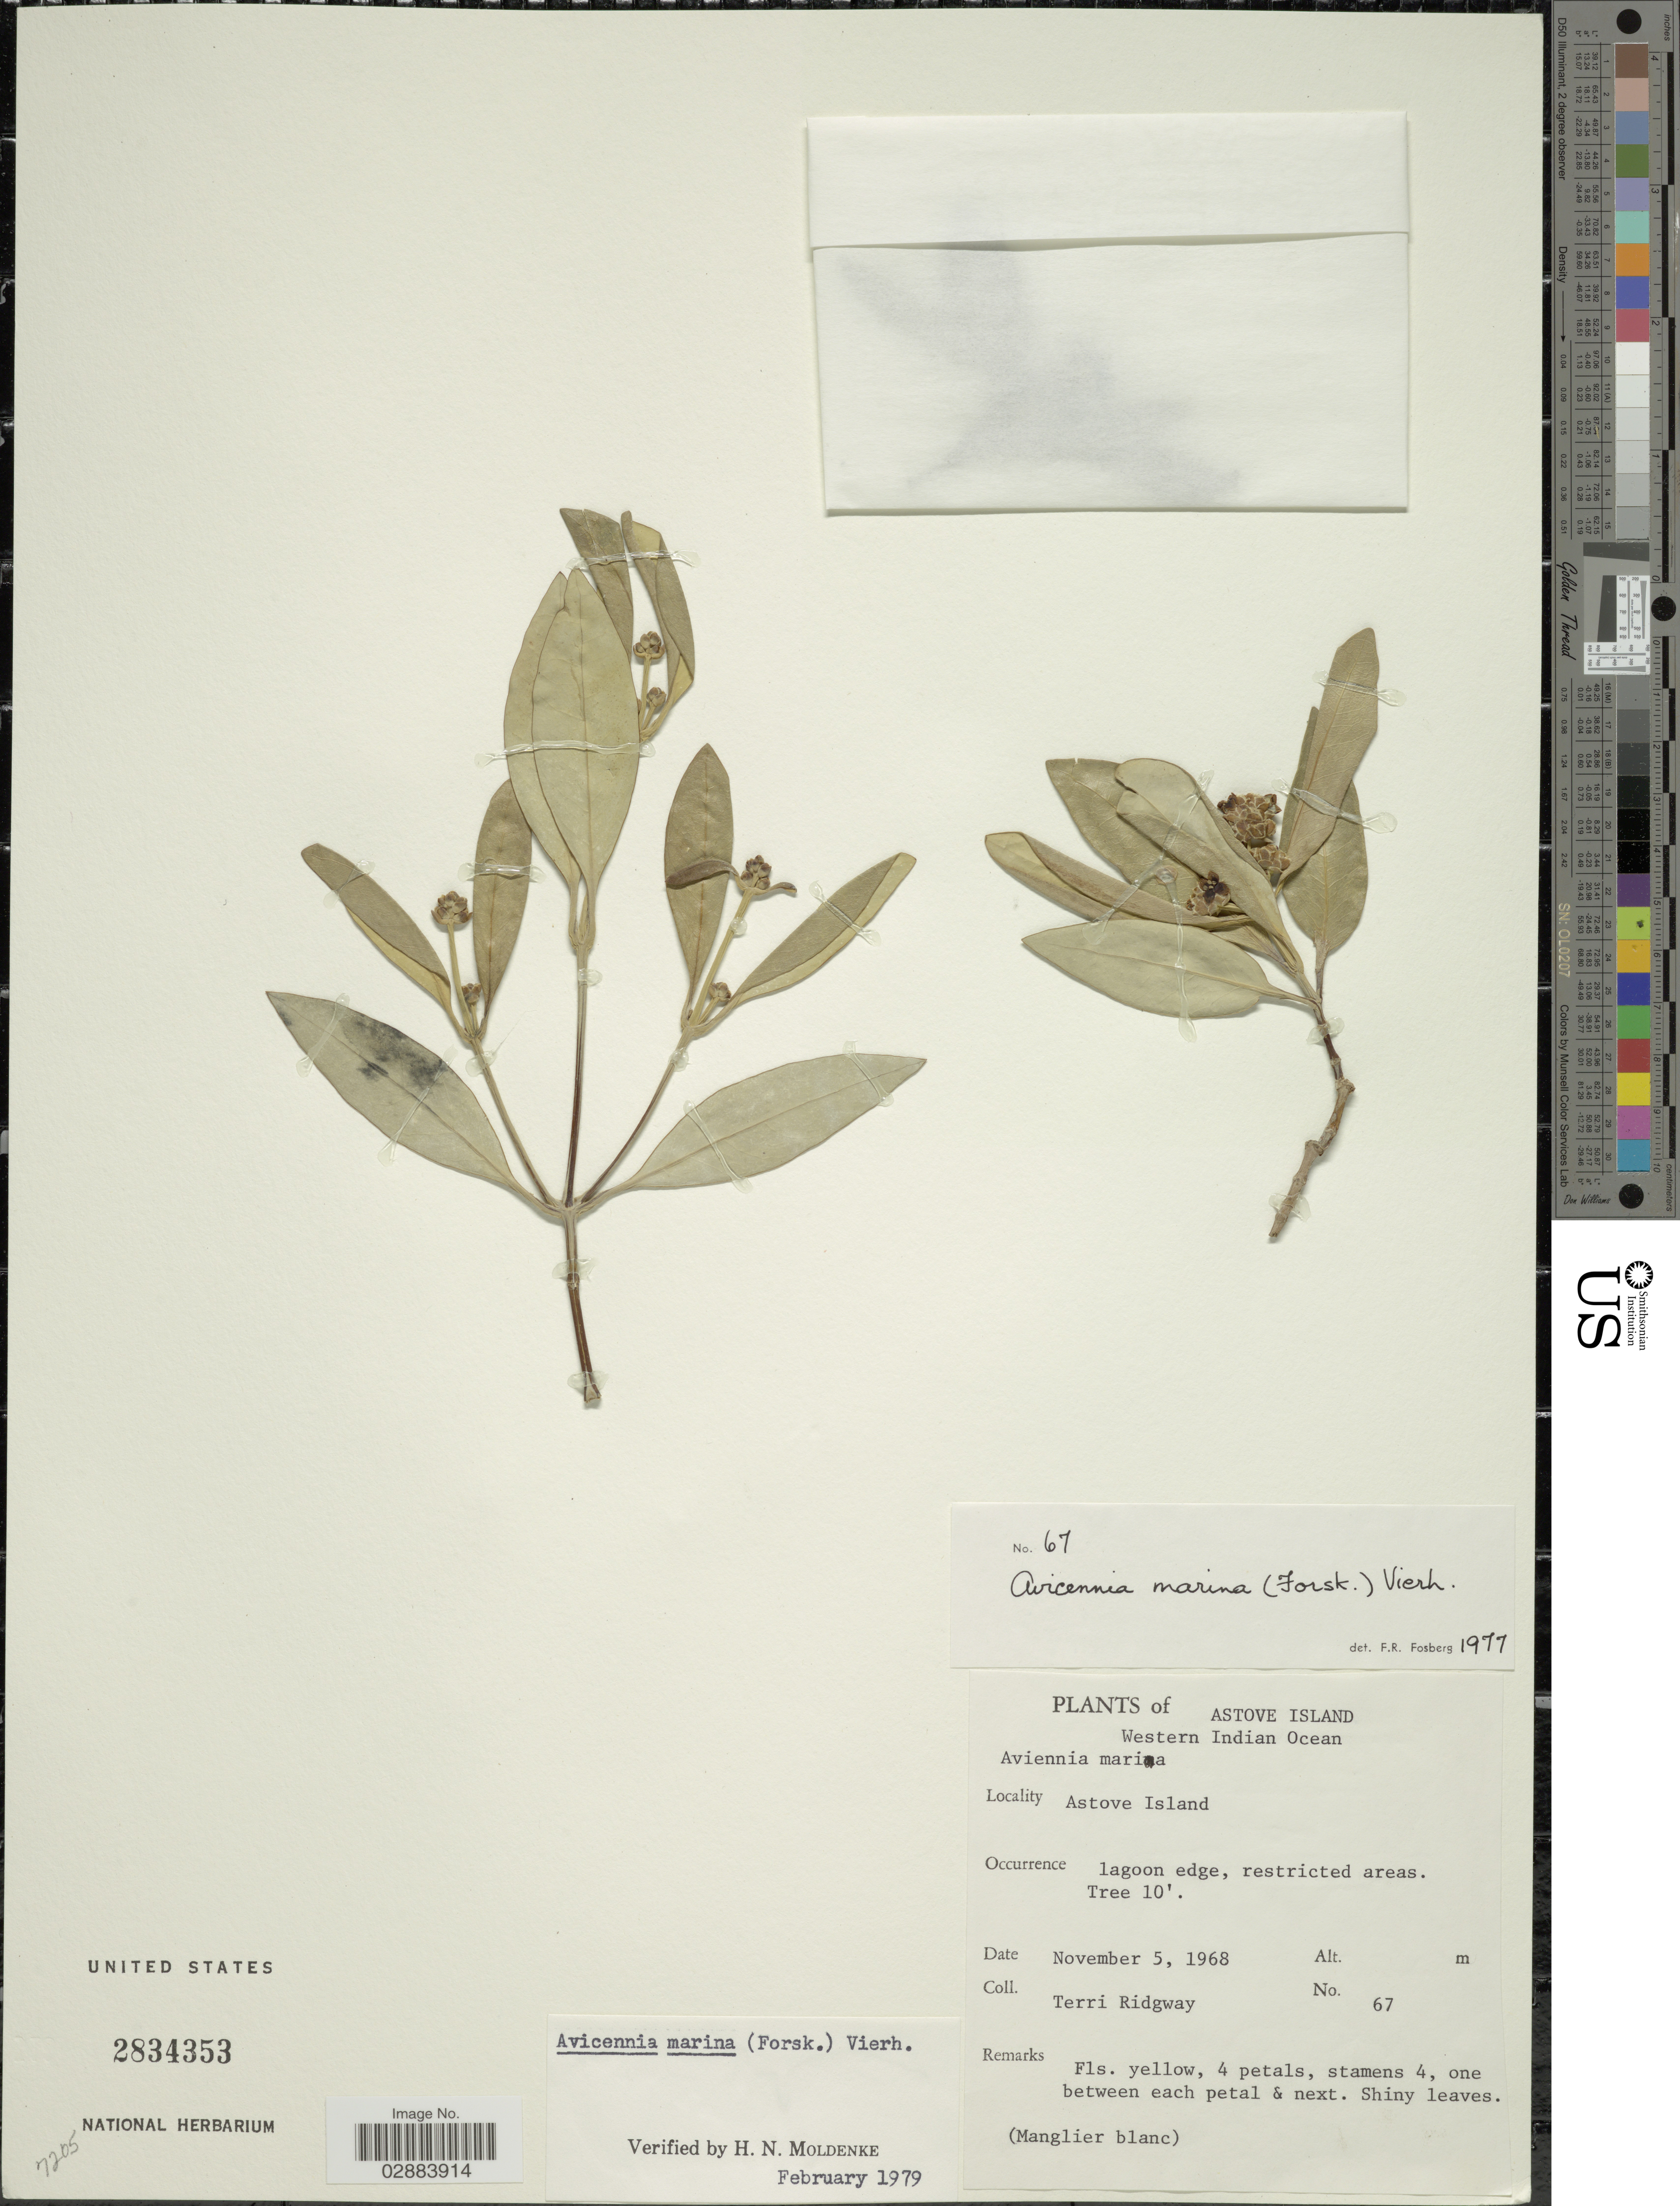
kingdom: Plantae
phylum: Tracheophyta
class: Magnoliopsida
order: Lamiales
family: Acanthaceae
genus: Avicennia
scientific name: Avicennia marina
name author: (Forssk.) Vierh.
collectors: T. Ridgway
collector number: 67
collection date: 1968-11-05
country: Seychelles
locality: Astove Island. Western Indian Ocean. Astove Island.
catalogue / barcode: US 2834353